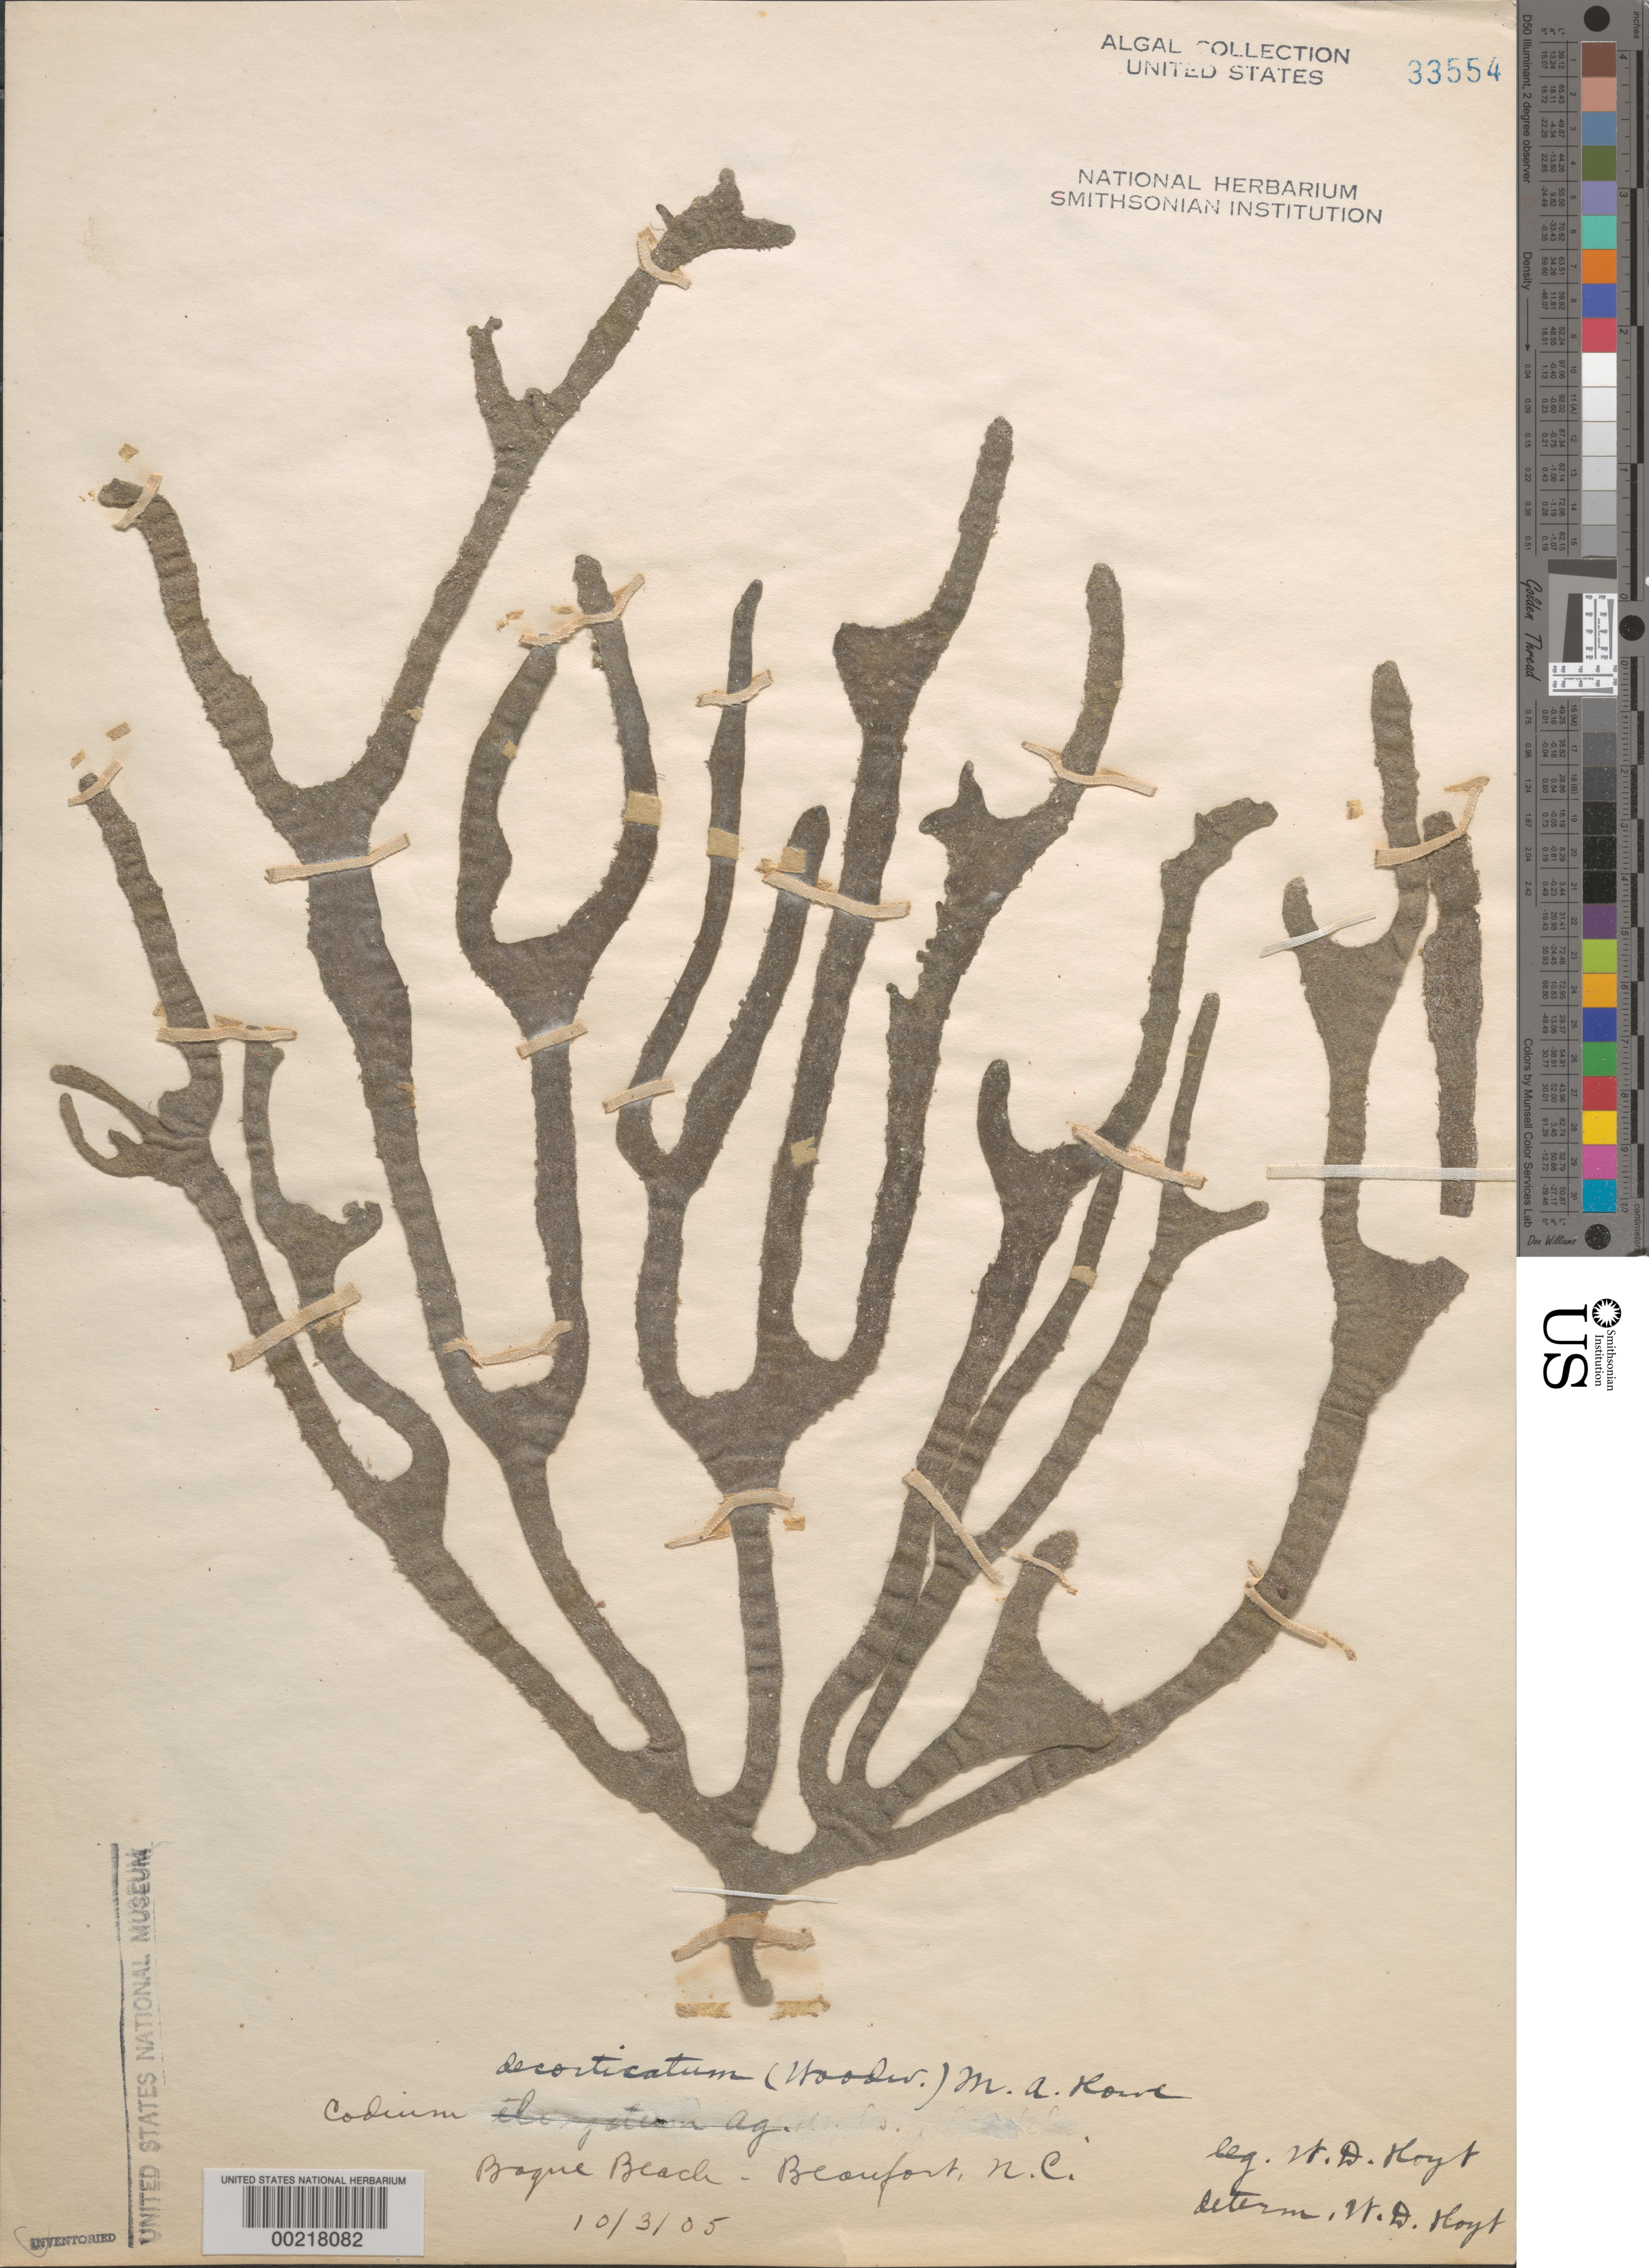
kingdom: Plantae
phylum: Chlorophyta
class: Ulvophyceae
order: Bryopsidales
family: Codiaceae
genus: Codium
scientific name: Codium decorticatum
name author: (Woodw.) M. Howe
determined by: Hoyt, W. D.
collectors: W. D. Hoyt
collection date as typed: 03 Oct 1905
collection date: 1905-10-03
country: United States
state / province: North Carolina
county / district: Carteret County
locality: Beaufort, Bogue Beach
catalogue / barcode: US 33554